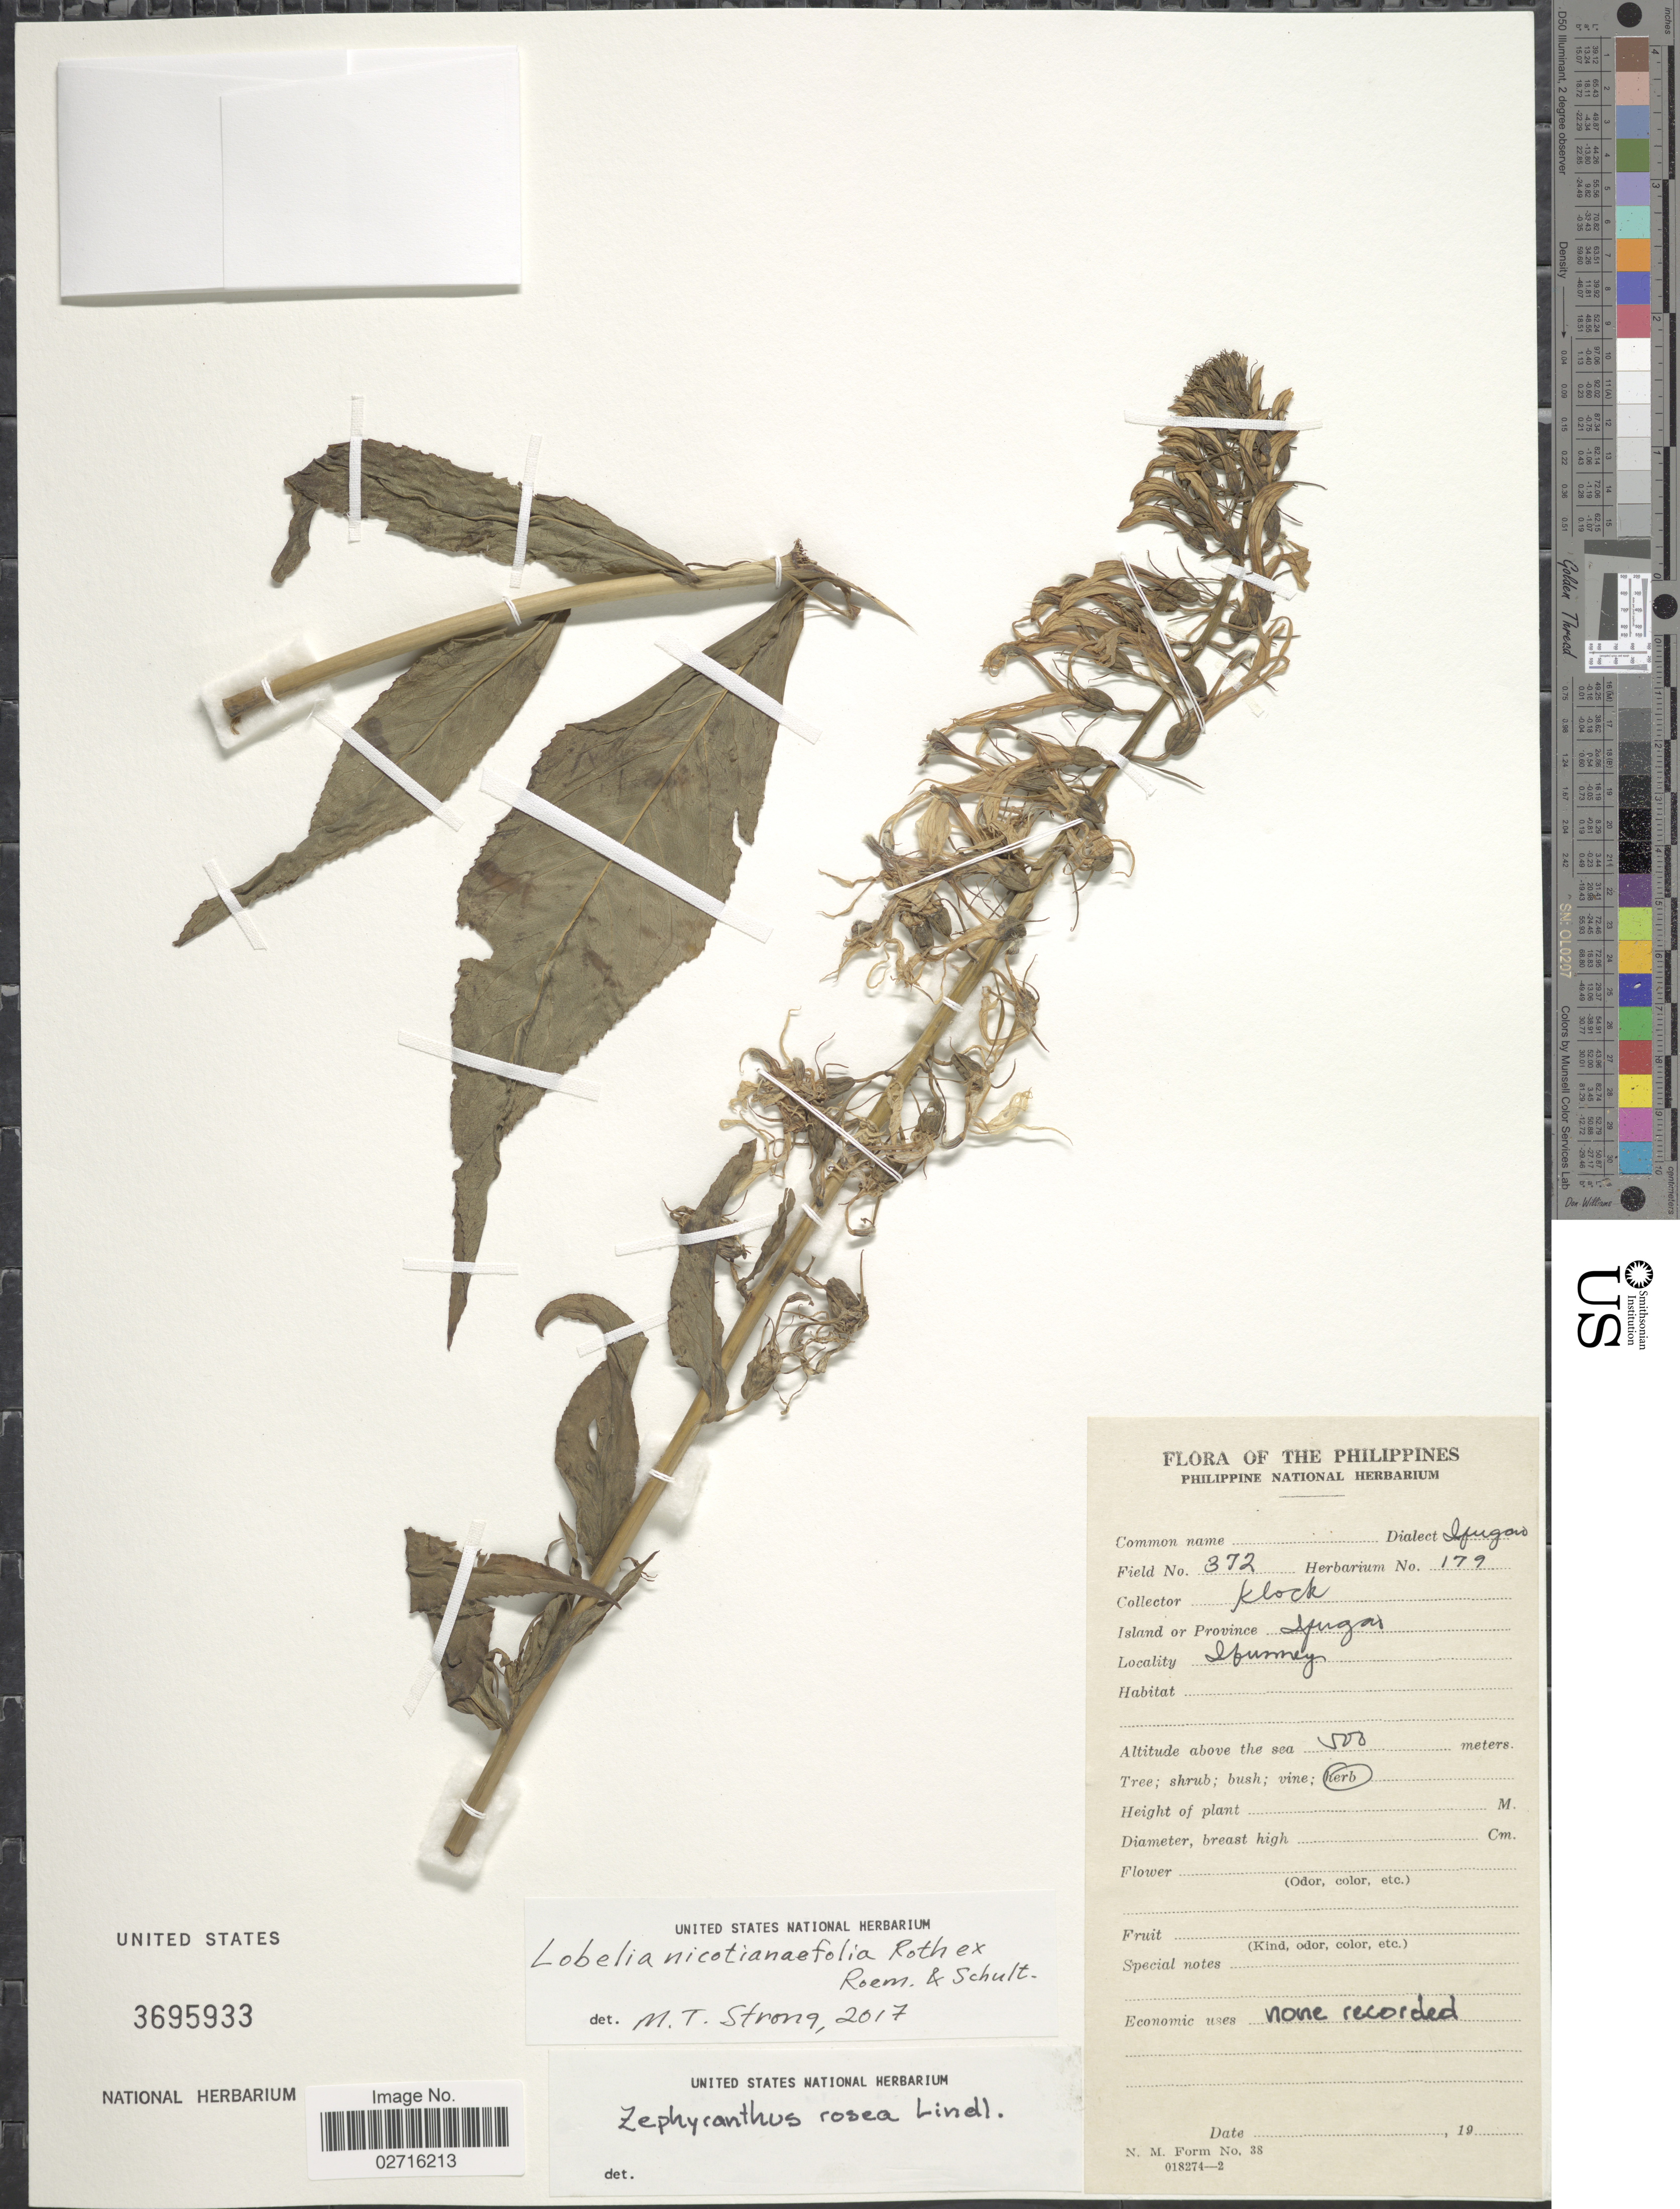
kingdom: Plantae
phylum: Tracheophyta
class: Magnoliopsida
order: Asterales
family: Campanulaceae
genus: Lobelia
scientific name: Lobelia nicotianifolia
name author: Roth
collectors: Klock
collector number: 372/179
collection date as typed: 19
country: Philippines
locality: Island or Province Ifugao, Ibunney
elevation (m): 500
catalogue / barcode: US 3695933